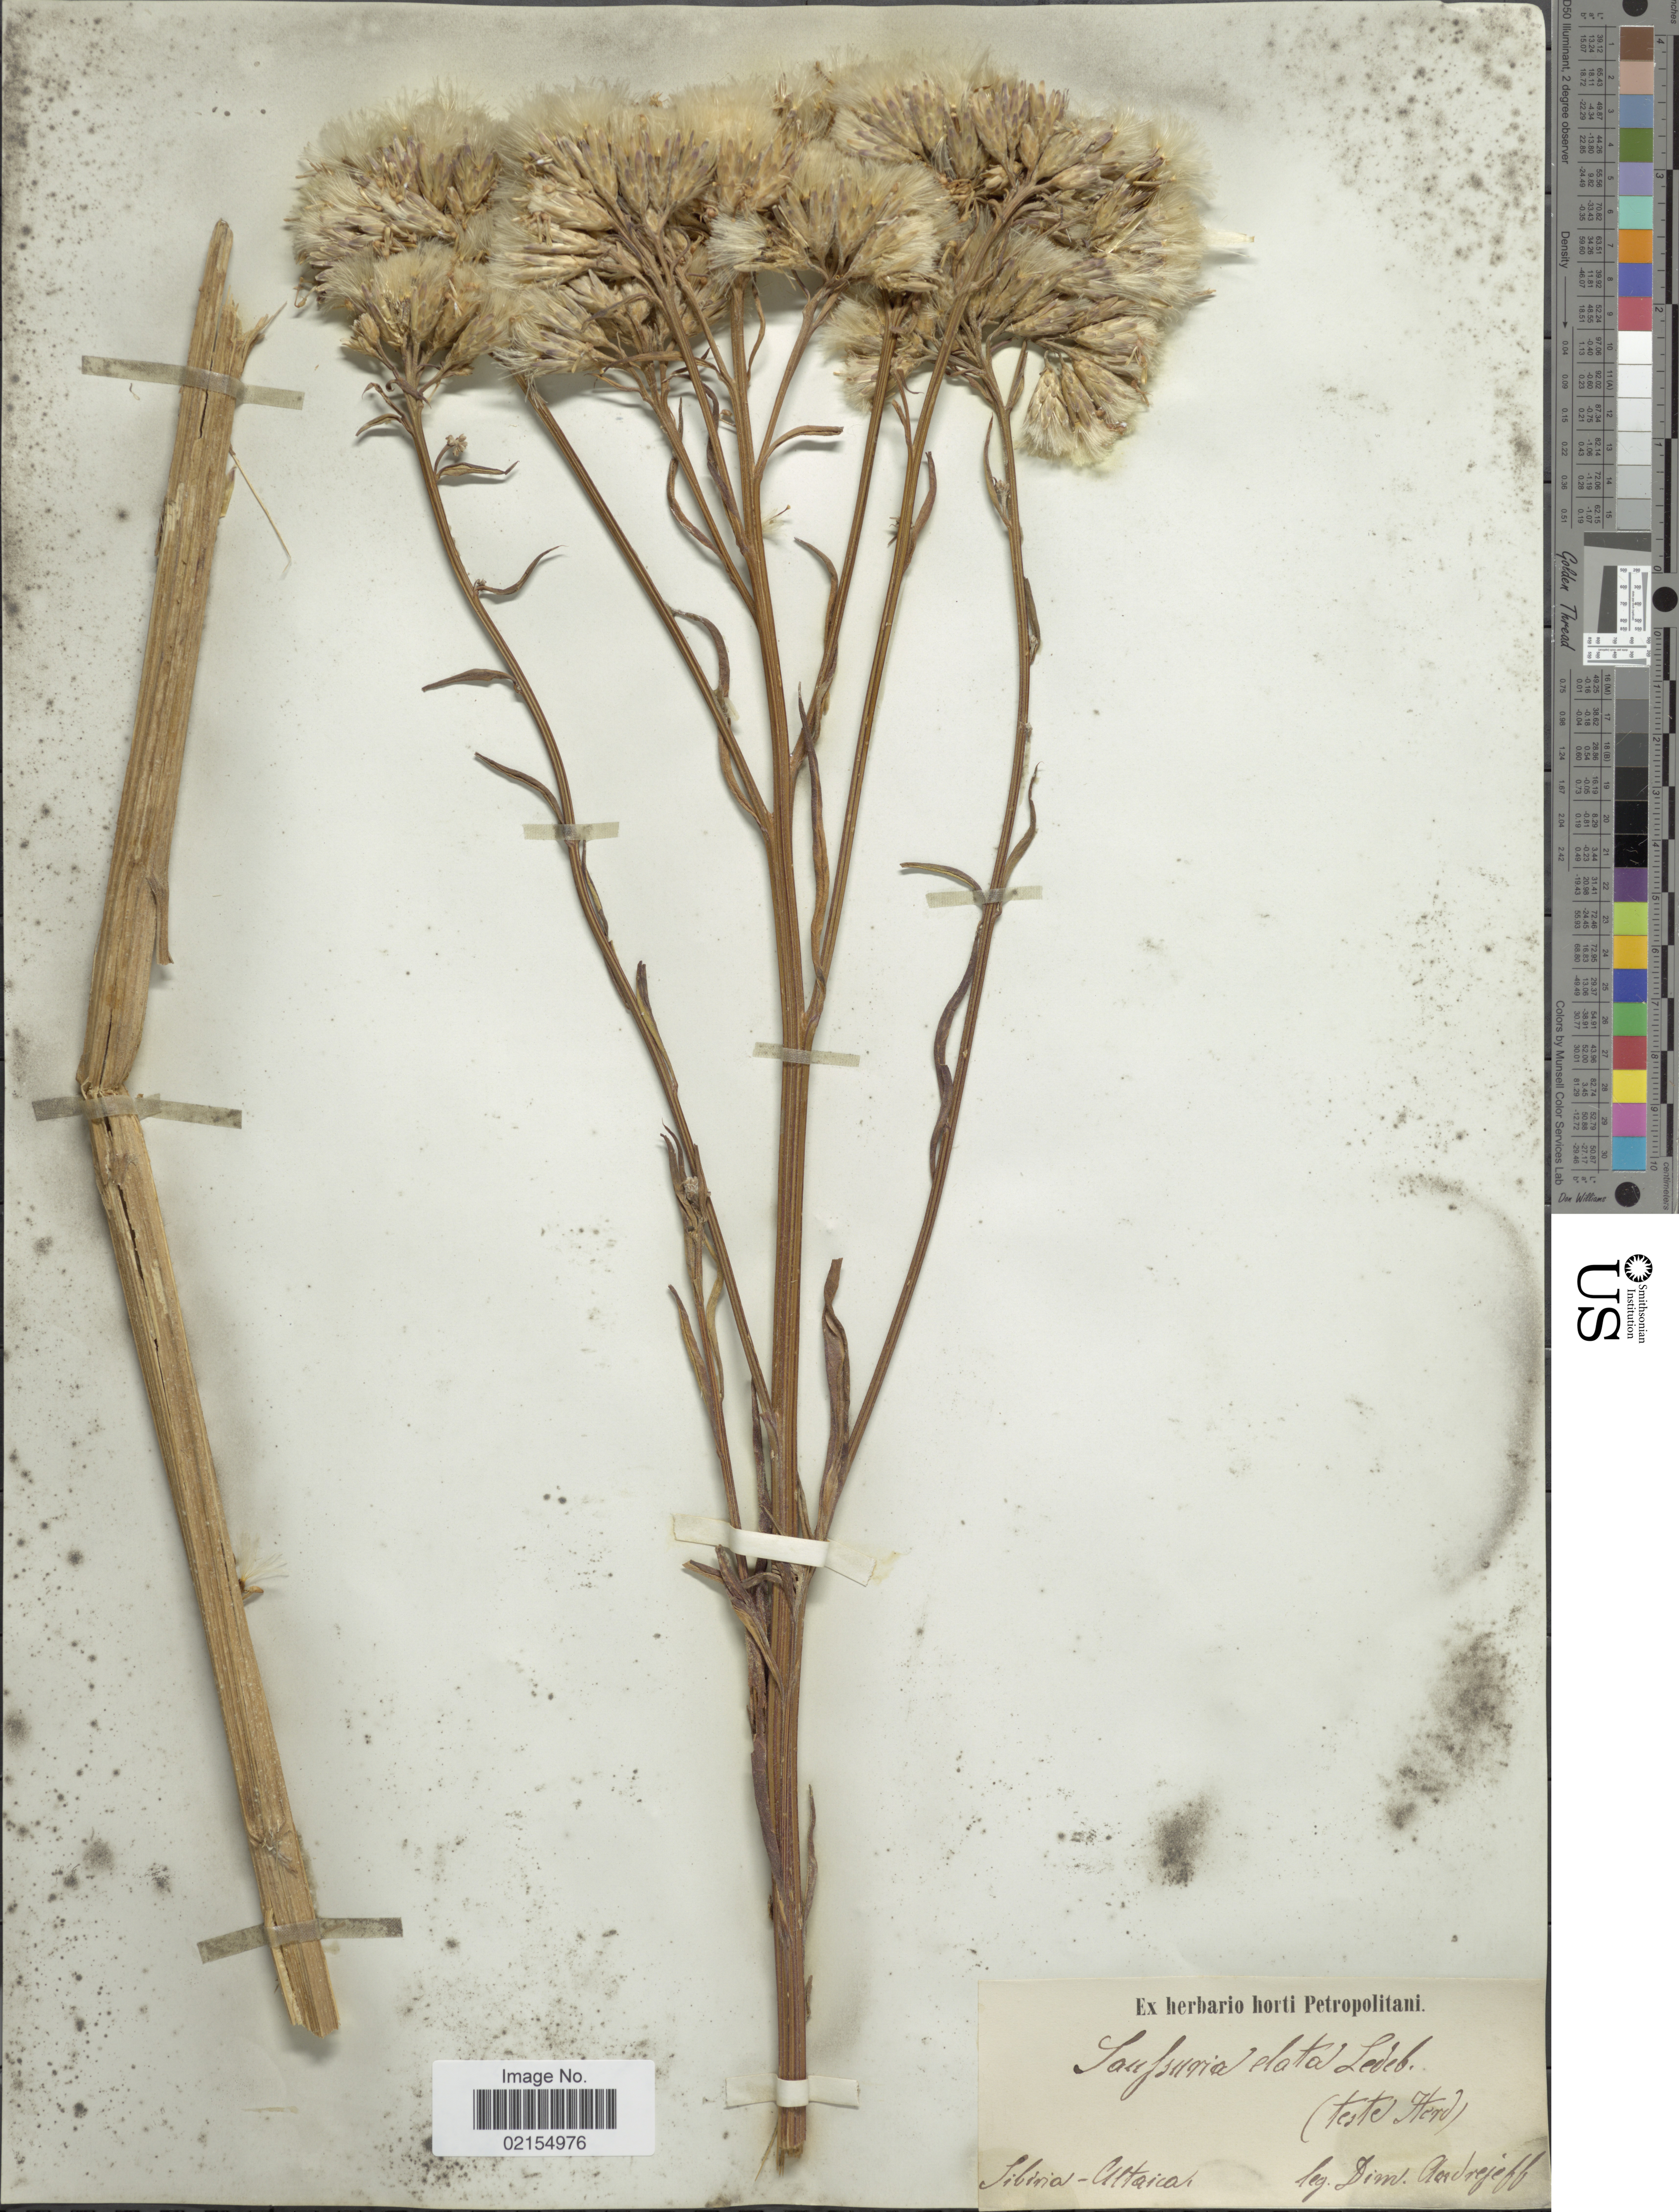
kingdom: Plantae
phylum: Tracheophyta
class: Magnoliopsida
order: Asterales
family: Asteraceae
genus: Saussurea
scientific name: Saussurea elata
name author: Ledeb.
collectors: Andrejeff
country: Russian Federation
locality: Sibiria, Altaica